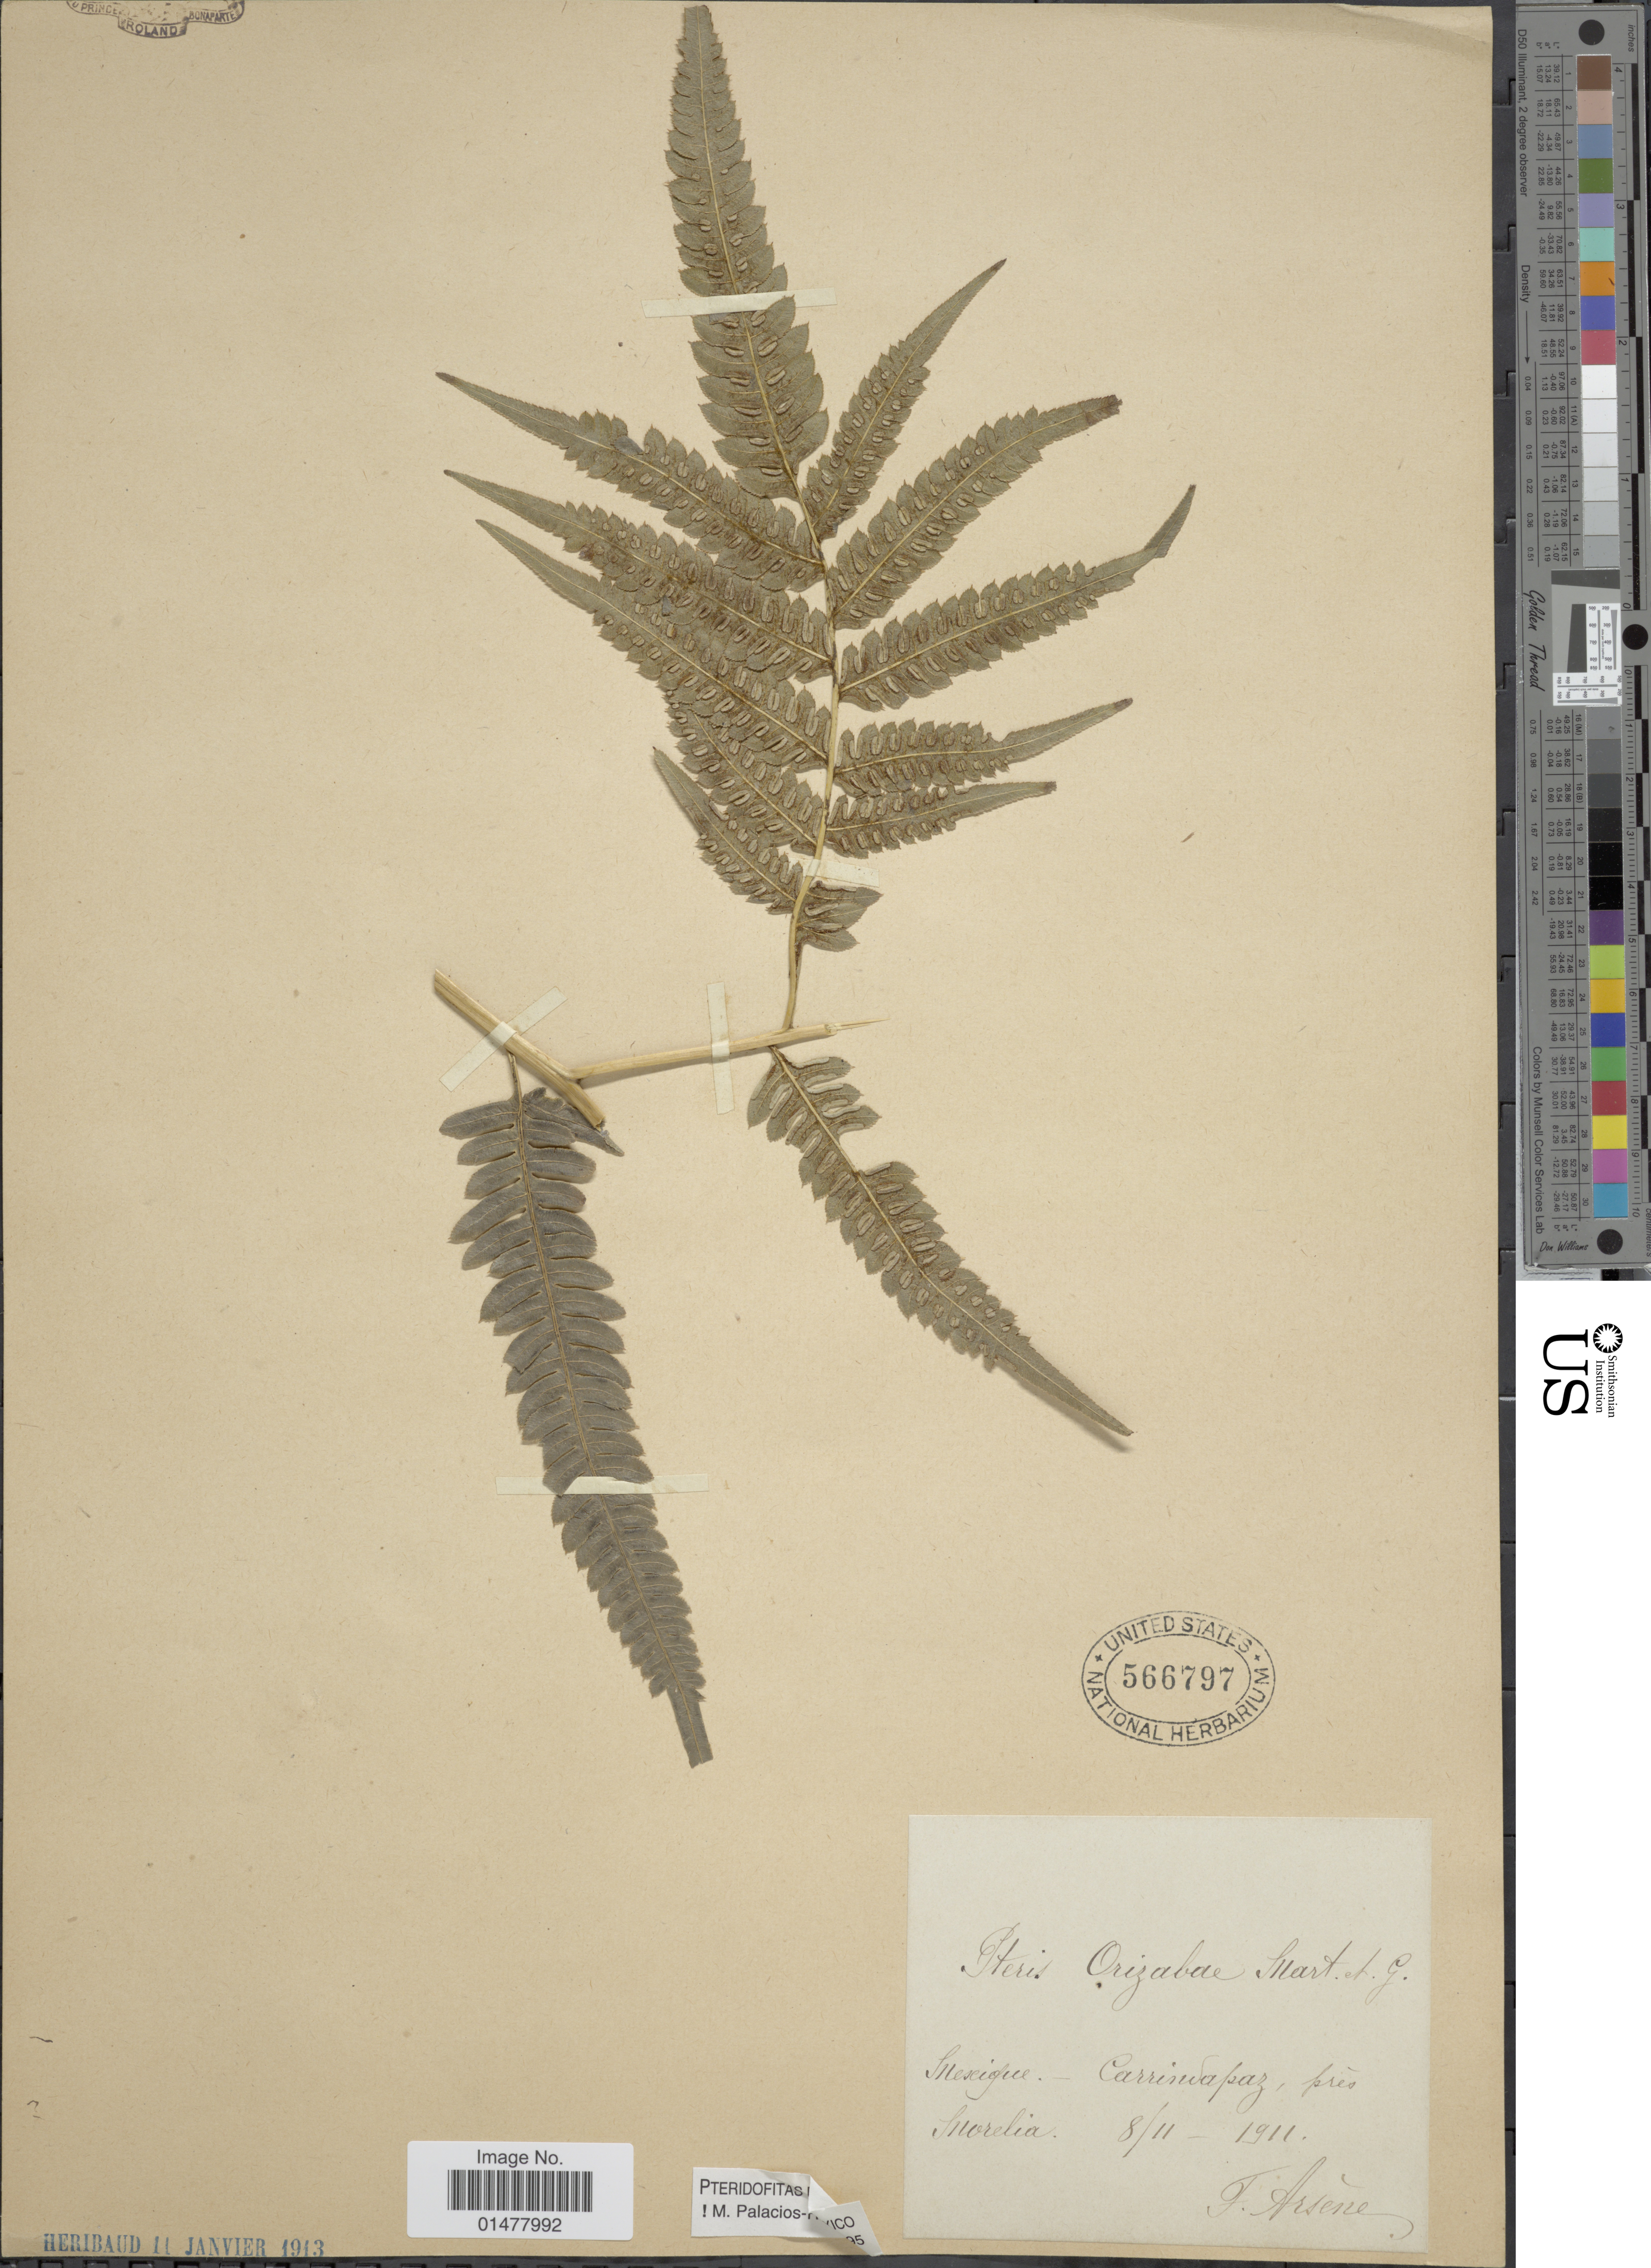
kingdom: Plantae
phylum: Tracheophyta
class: Polypodiopsida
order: Polypodiales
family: Pteridaceae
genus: Pteris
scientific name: Pteris orizabae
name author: M. Martens & Galeotti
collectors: F. Arsène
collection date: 1911-11-08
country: Mexico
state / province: Michoacán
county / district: Morelia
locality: Carrindapaz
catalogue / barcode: US 566797